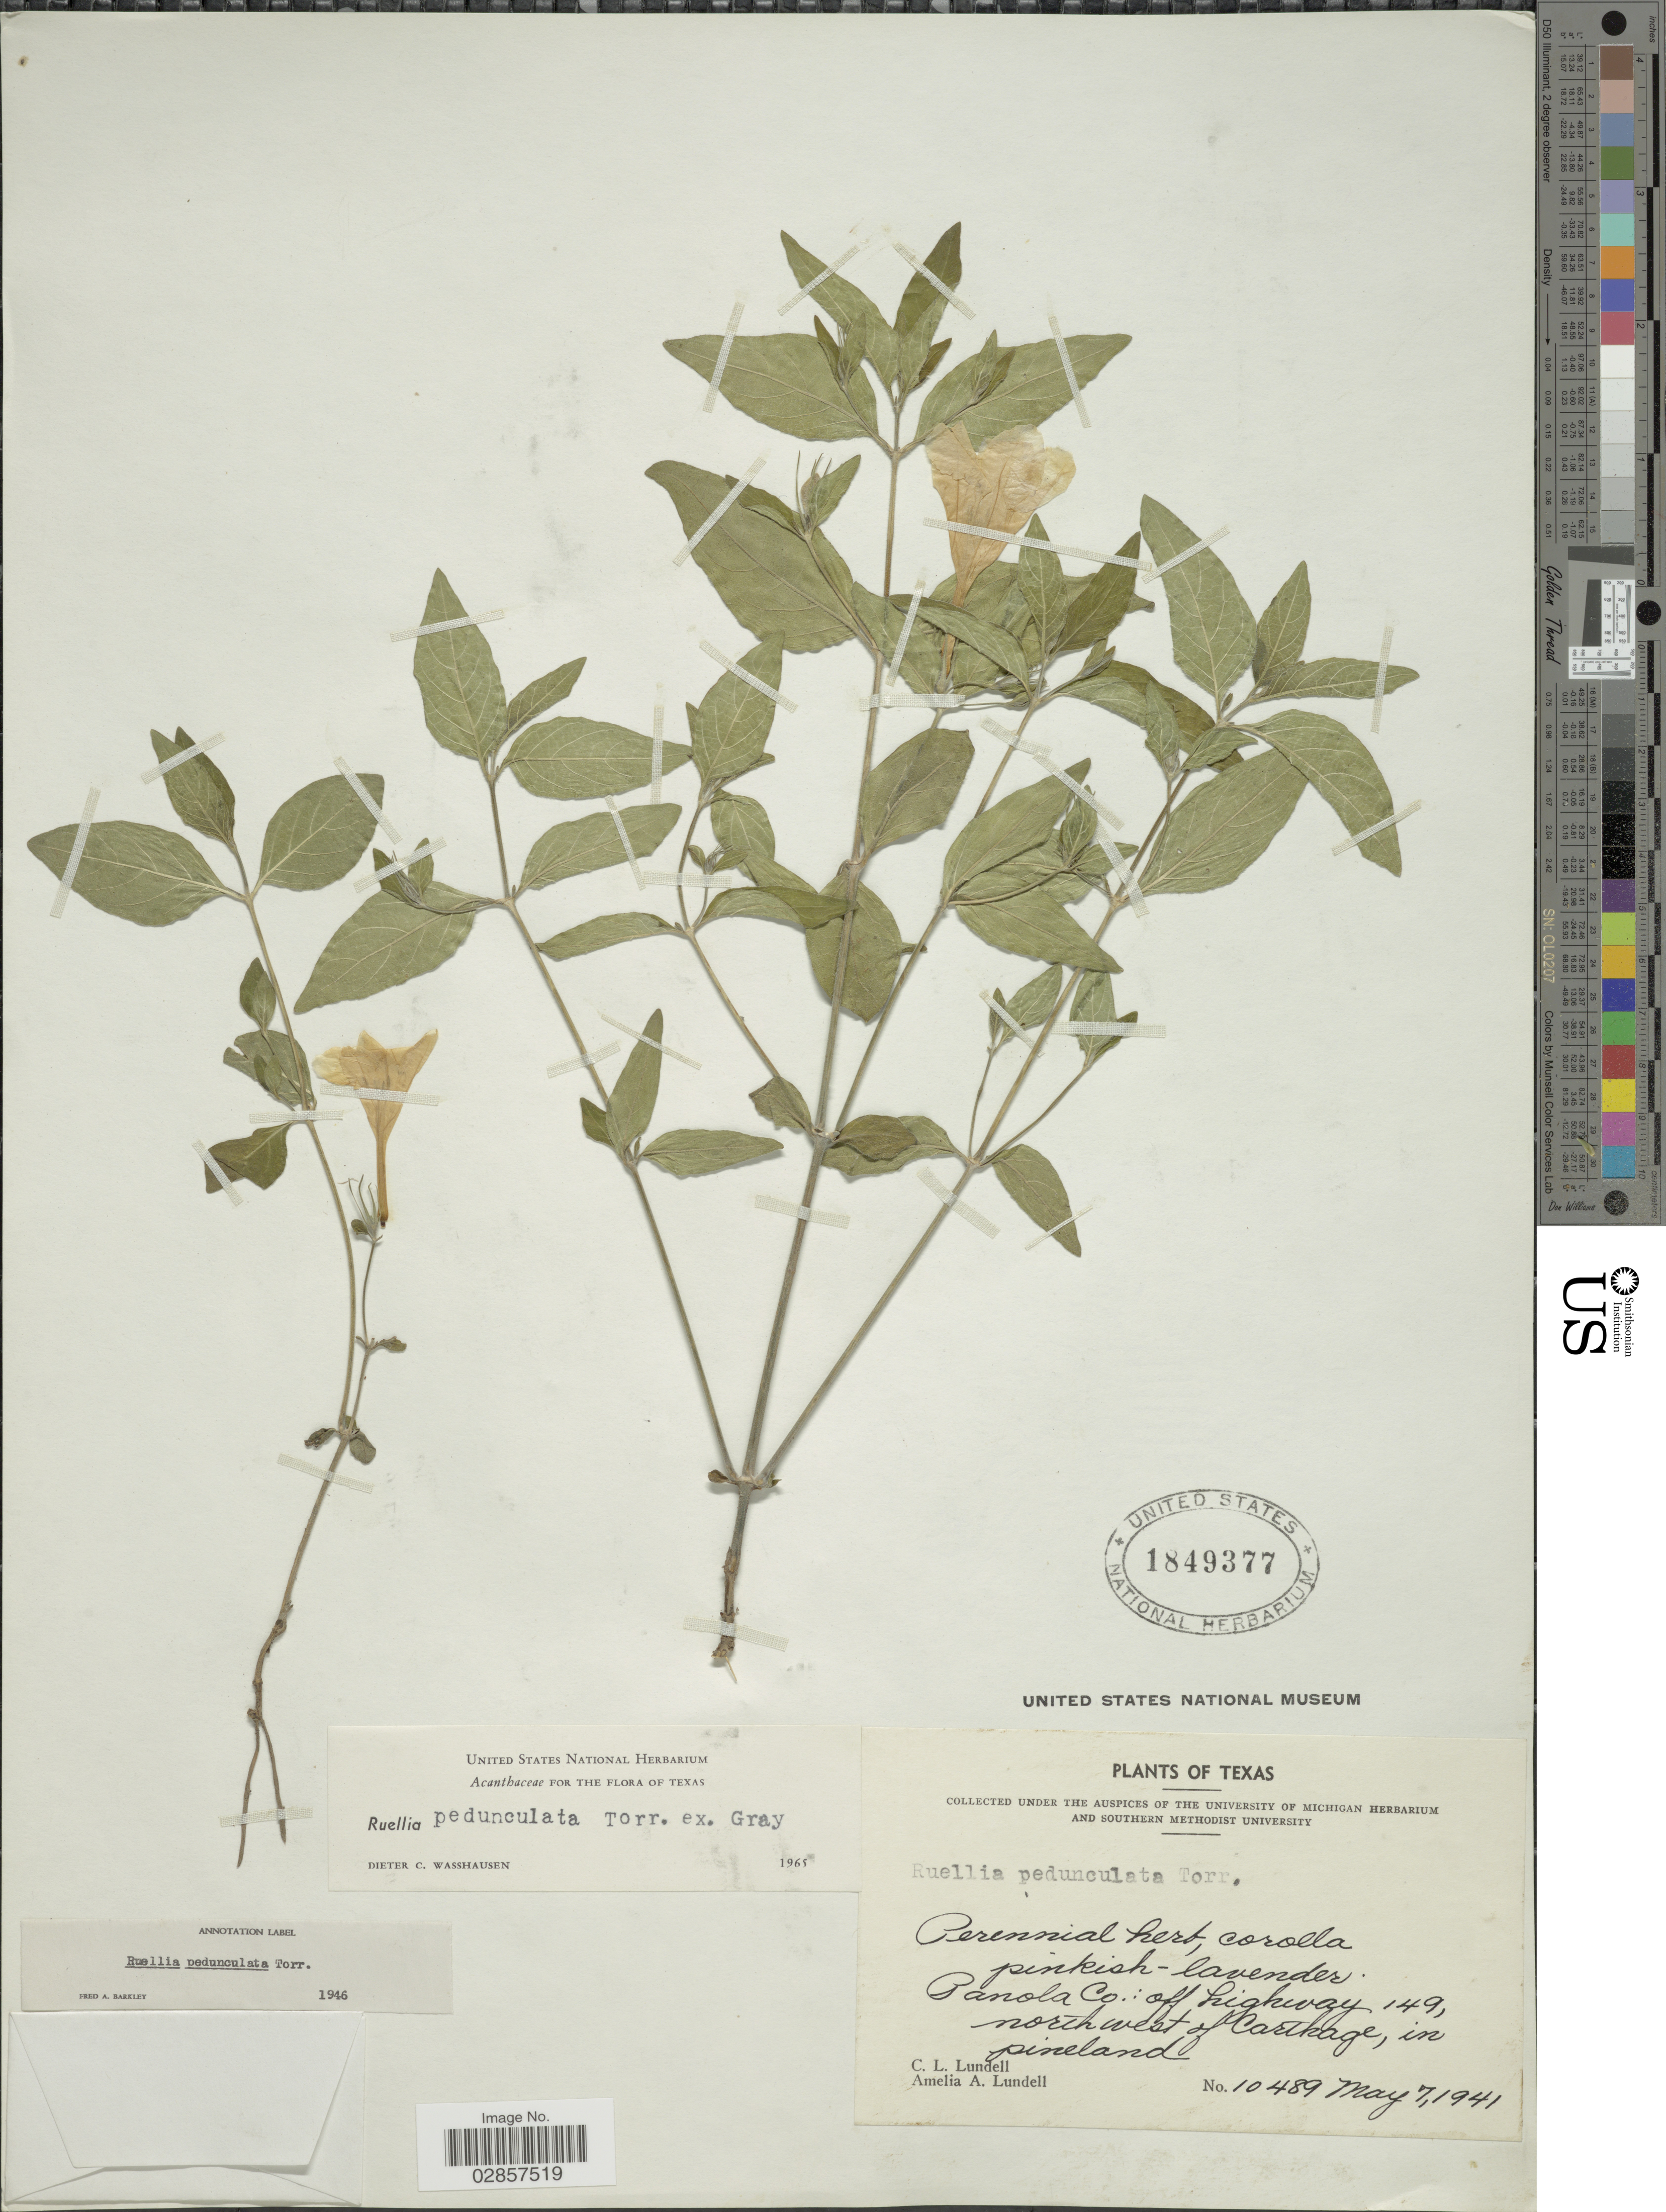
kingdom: Plantae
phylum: Tracheophyta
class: Magnoliopsida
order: Lamiales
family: Acanthaceae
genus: Ruellia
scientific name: Ruellia pedunculata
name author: Torr. ex A. Gray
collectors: C. L. Lundell & A. A. Lundell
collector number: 10489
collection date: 1941-05-07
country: United States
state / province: Texas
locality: Panola Co: off highway 149, northwest of Carthage, in pineland.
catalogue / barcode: US 1849377